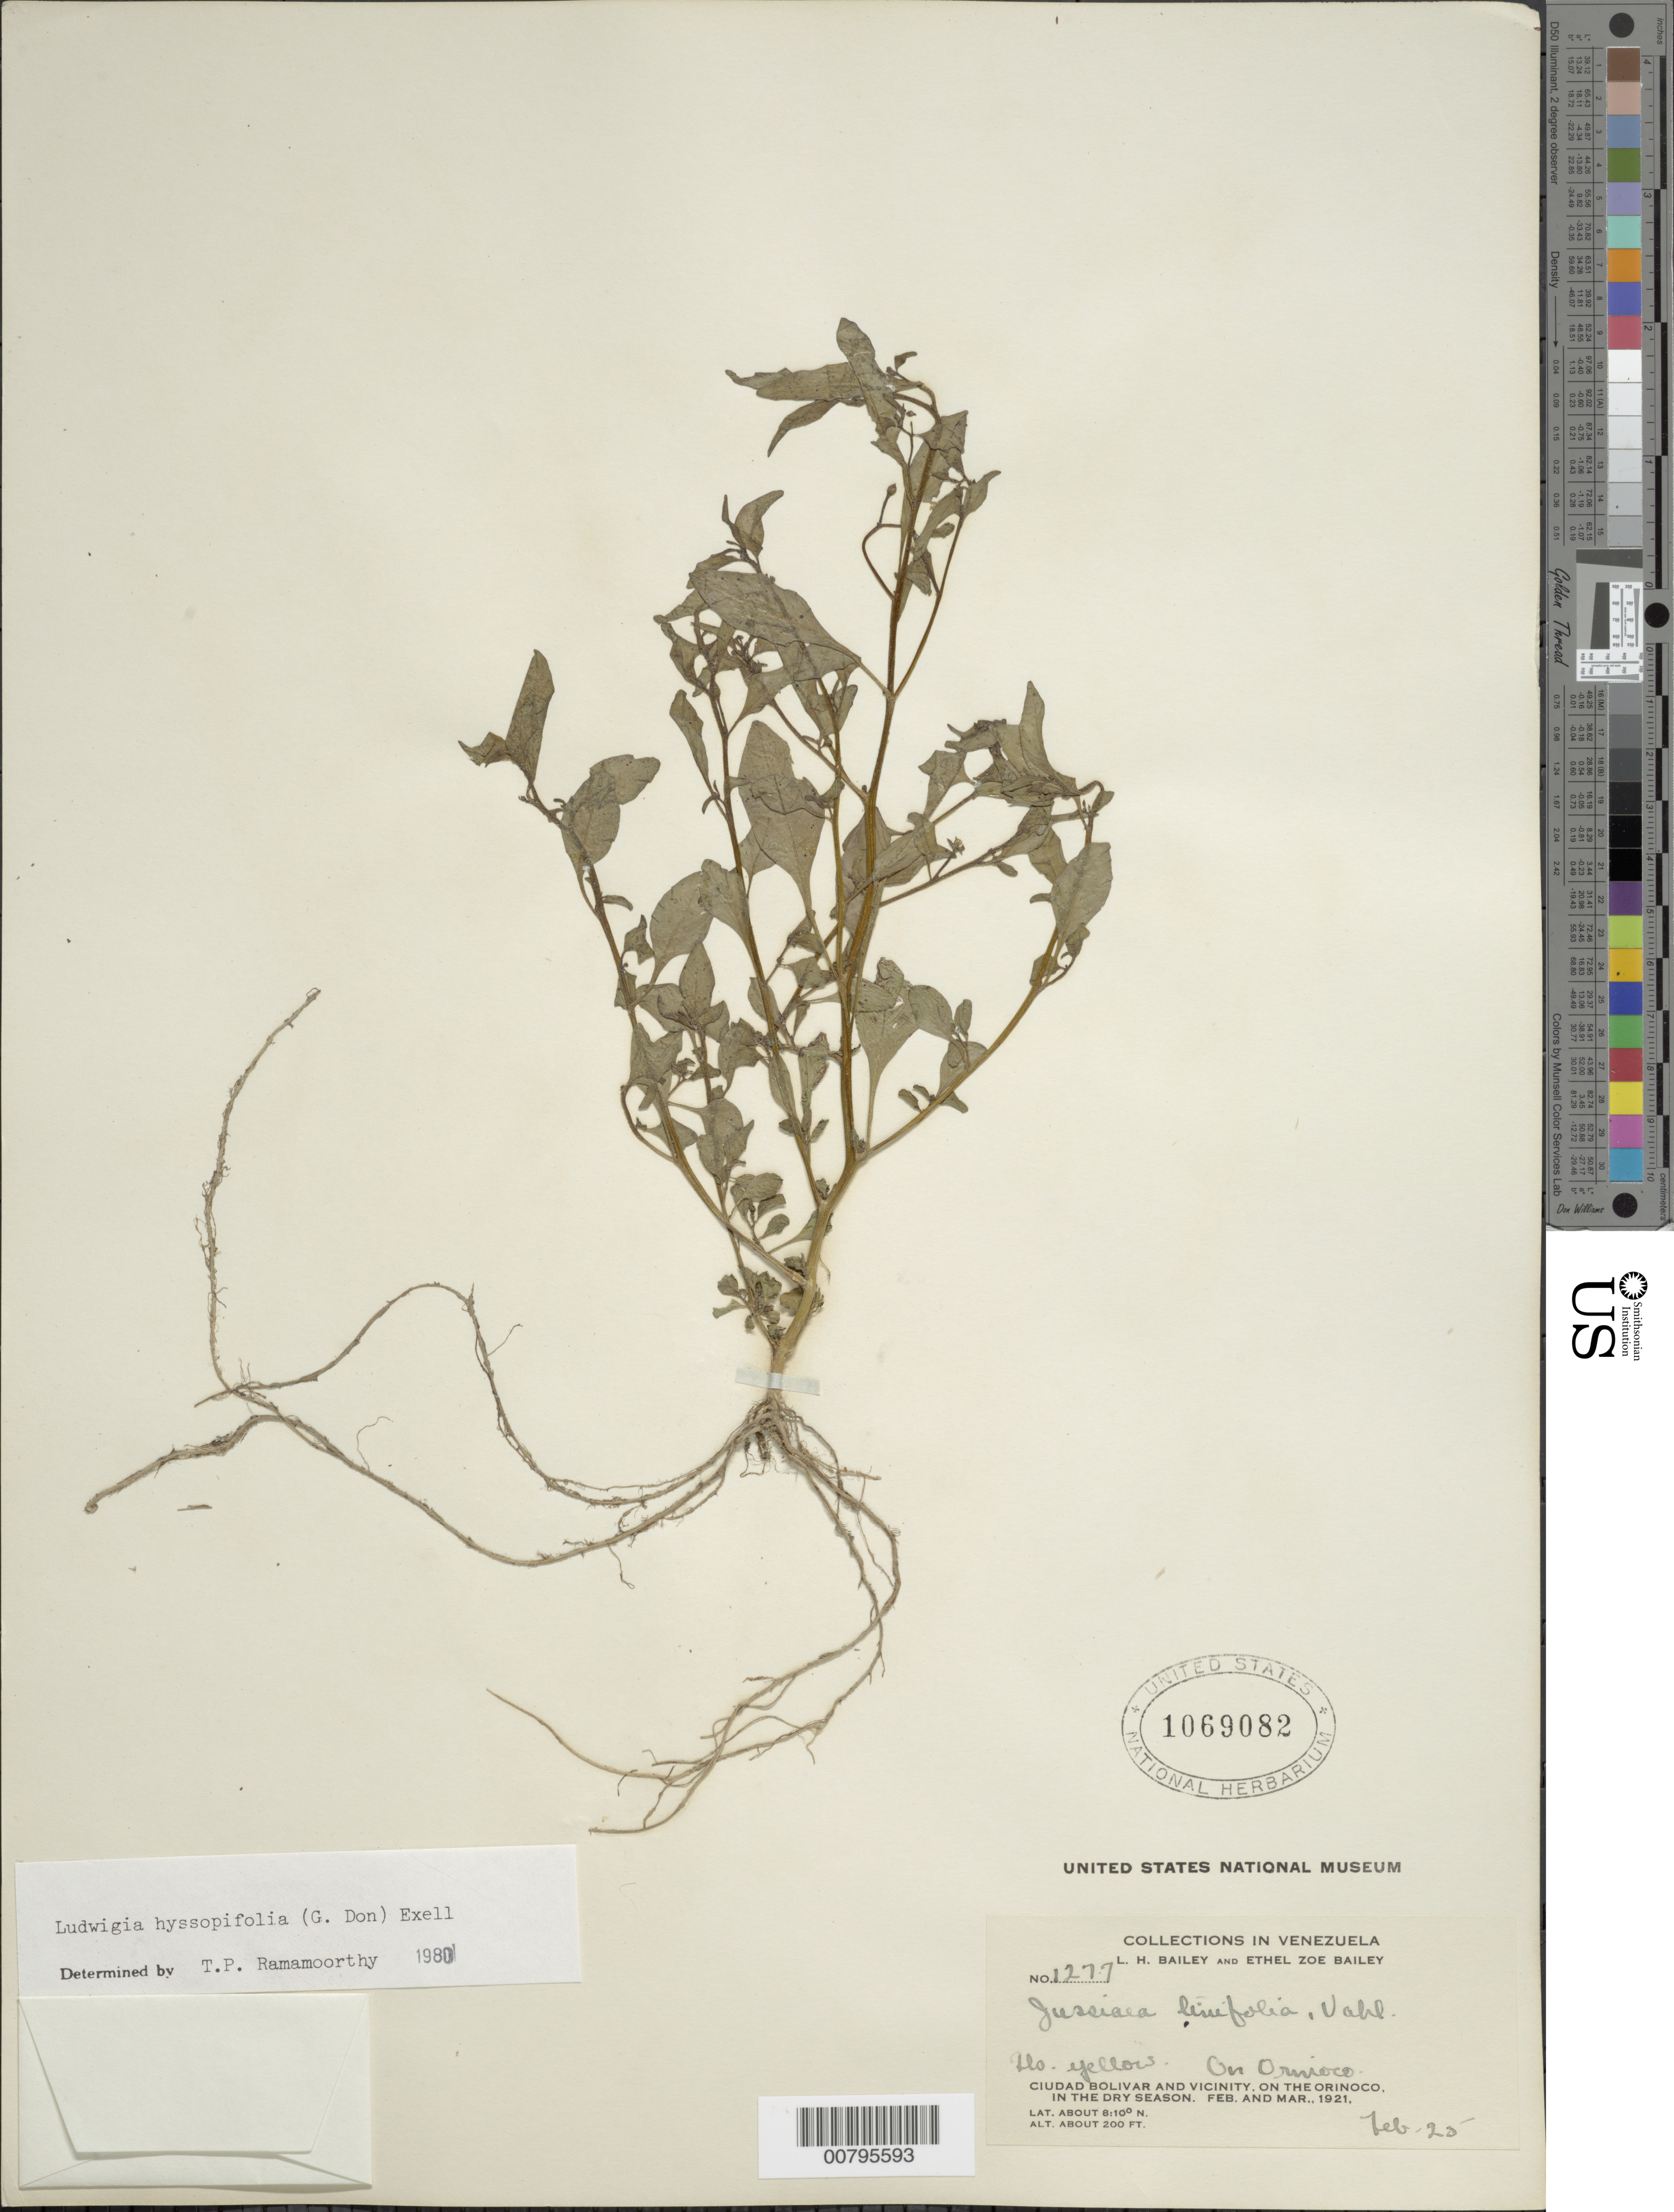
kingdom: Plantae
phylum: Tracheophyta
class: Magnoliopsida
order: Myrtales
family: Onagraceae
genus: Ludwigia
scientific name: Ludwigia hyssopifolia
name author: (G. Don) Exell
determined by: Ramamoorthy, T. P.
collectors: L. H. Bailey & E. Z. Bailey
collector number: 1277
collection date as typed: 25-Feb-21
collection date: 1921-02-25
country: Venezuela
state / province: Bolívar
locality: Ciudad Bolívar and vicinity, Orinoco R.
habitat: Dry season, along river,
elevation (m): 61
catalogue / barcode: US 1069082